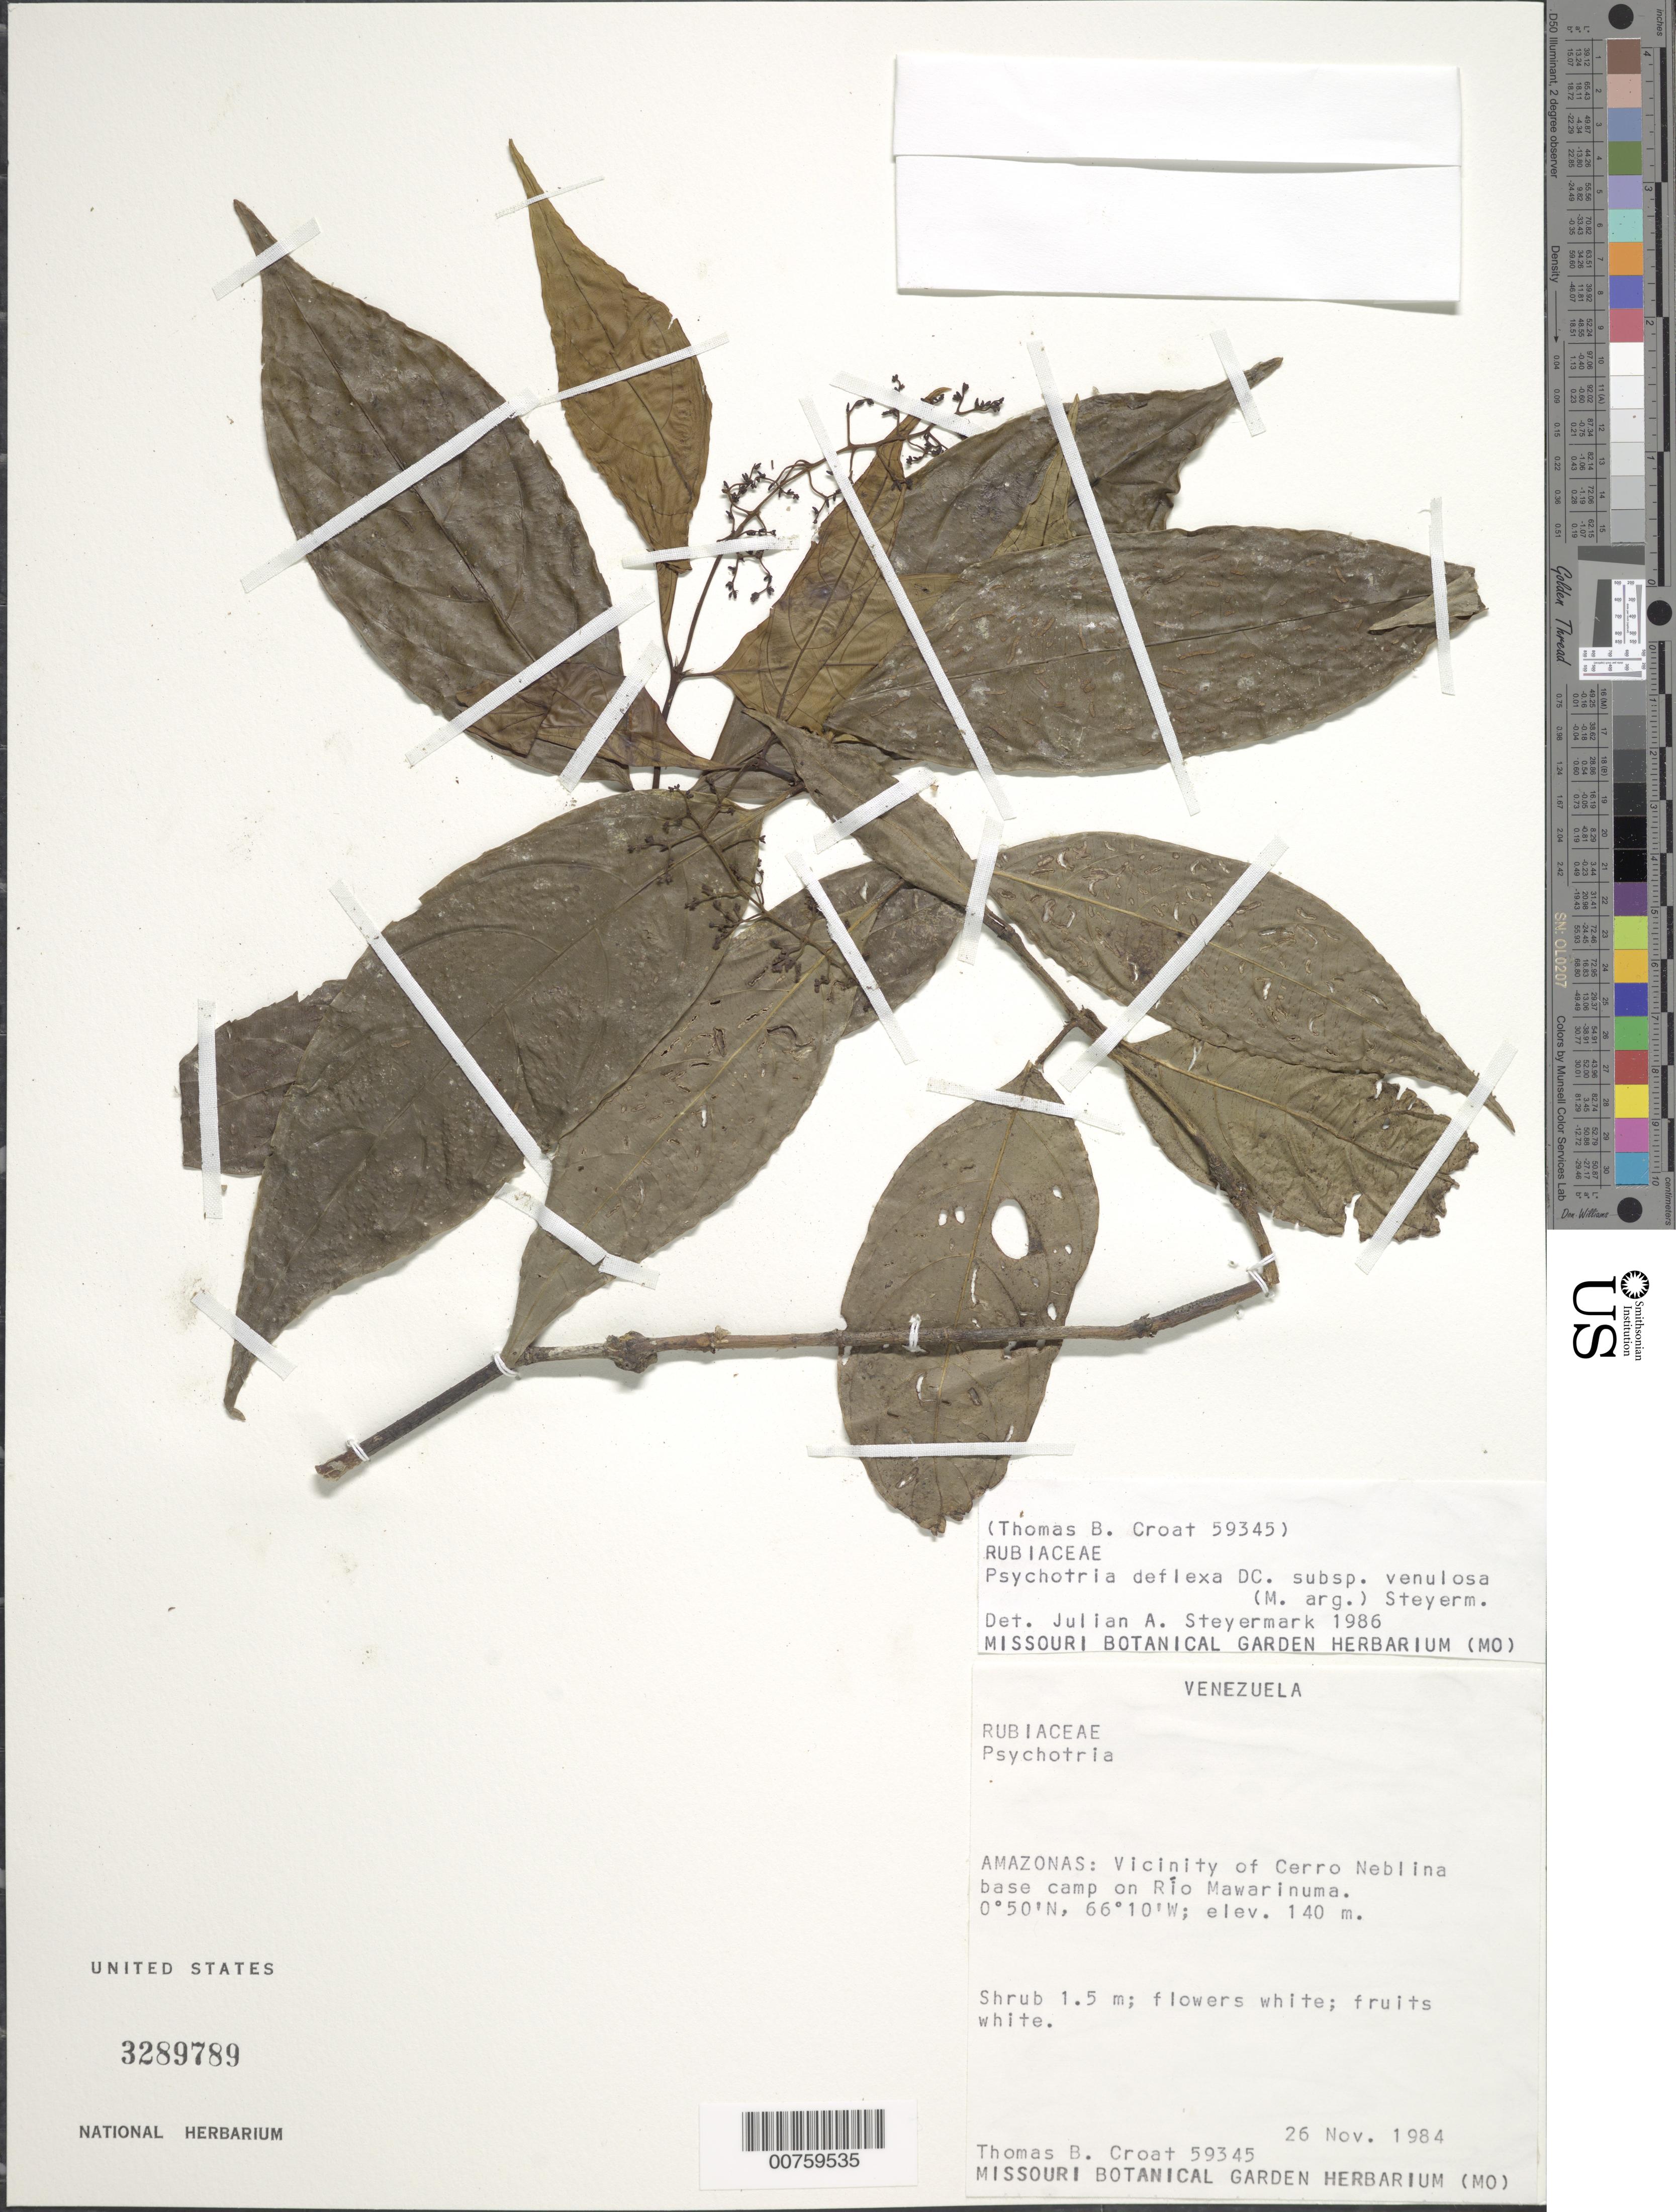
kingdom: Plantae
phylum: Tracheophyta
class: Magnoliopsida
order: Gentianales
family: Rubiaceae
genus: Psychotria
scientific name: Psychotria deflexa subsp. venulosa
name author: (Müll. Arg.) Steyerm.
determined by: Steyermark, Julian A., (VEN)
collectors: T. B. Croat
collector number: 59345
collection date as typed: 26-Nov-84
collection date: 1984-11-26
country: Venezuela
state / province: Amazonas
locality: Cerro Neblina, vic.; base camp on Río Mawarinuma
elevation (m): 140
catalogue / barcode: US 3289789